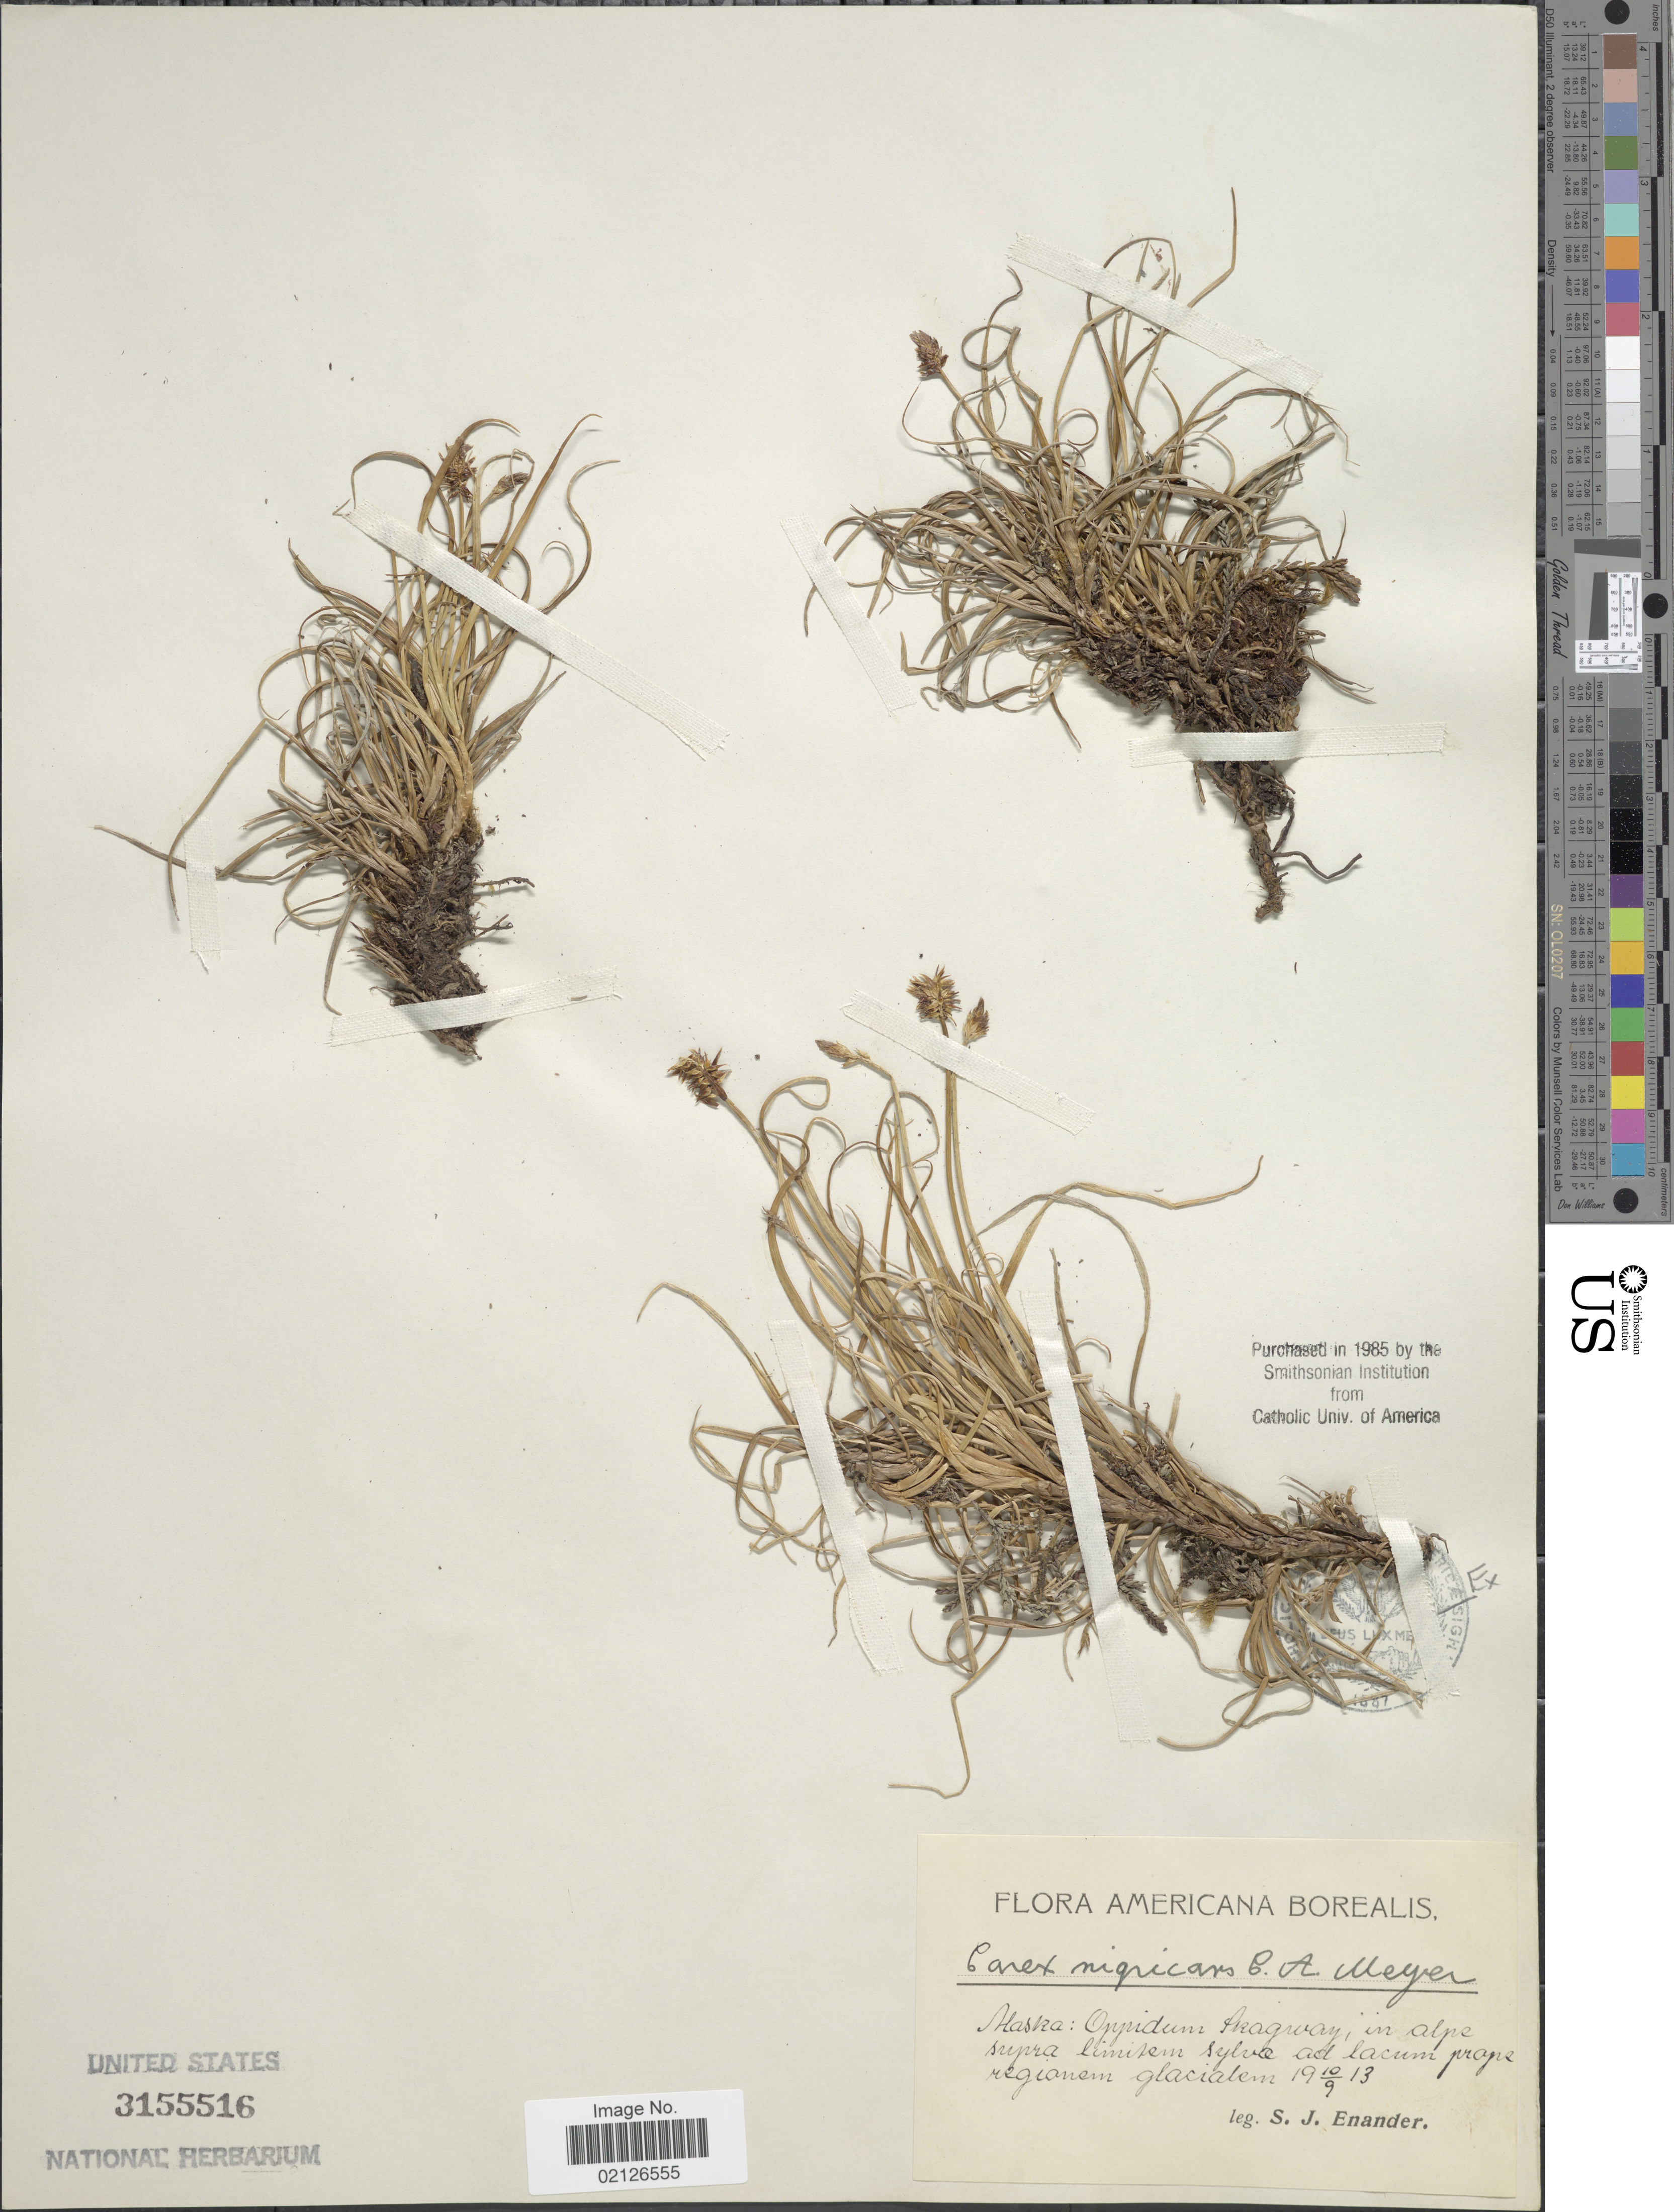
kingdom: Plantae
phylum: Tracheophyta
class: Liliopsida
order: Poales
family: Cyperaceae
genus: Carex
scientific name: Carex nigricans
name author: C.A. Mey.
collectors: S. Enander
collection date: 1913-10-09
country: United States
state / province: Alaska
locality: American Borealis, Oppidum Aragway, in alpe supra limitem sulva ad lacum prope regionem glacialem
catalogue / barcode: US 3155516